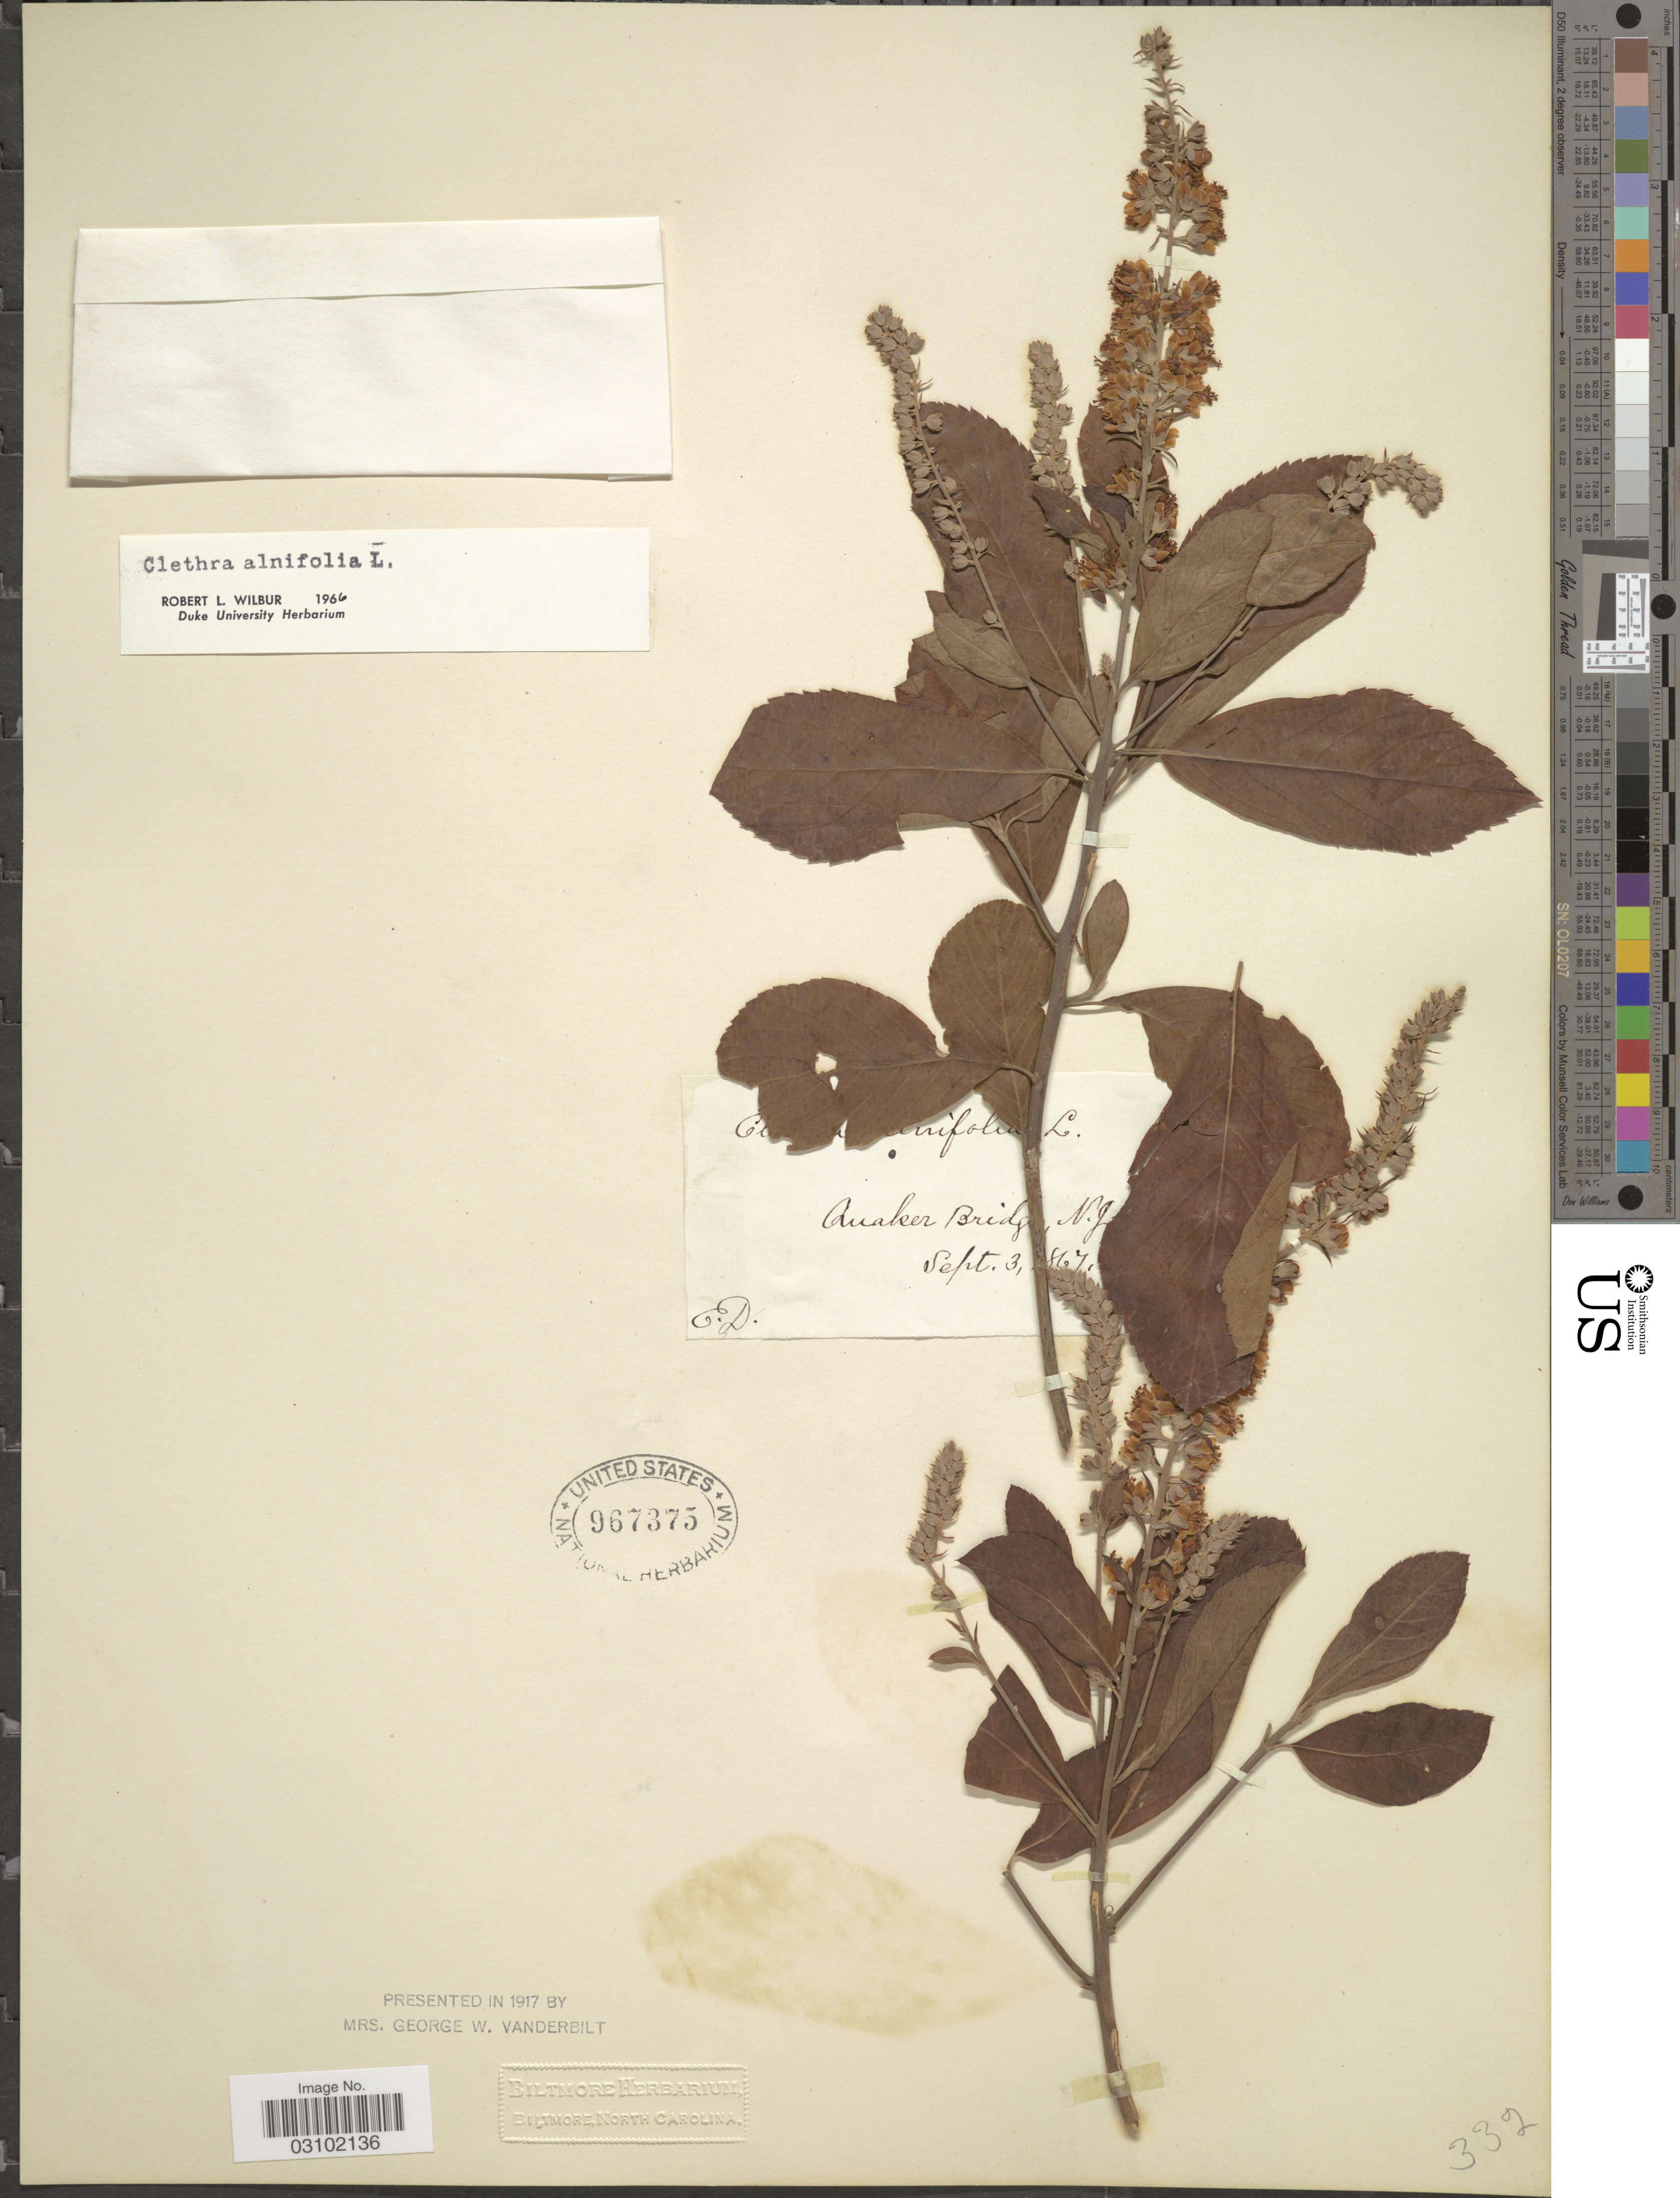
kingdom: Plantae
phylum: Tracheophyta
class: Magnoliopsida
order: Ericales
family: Clethraceae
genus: Clethra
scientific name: Clethra alnifolia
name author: L.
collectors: E. D.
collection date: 1867-09-03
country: United States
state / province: New Jersey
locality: Quaker Bridge.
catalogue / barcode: US 967375